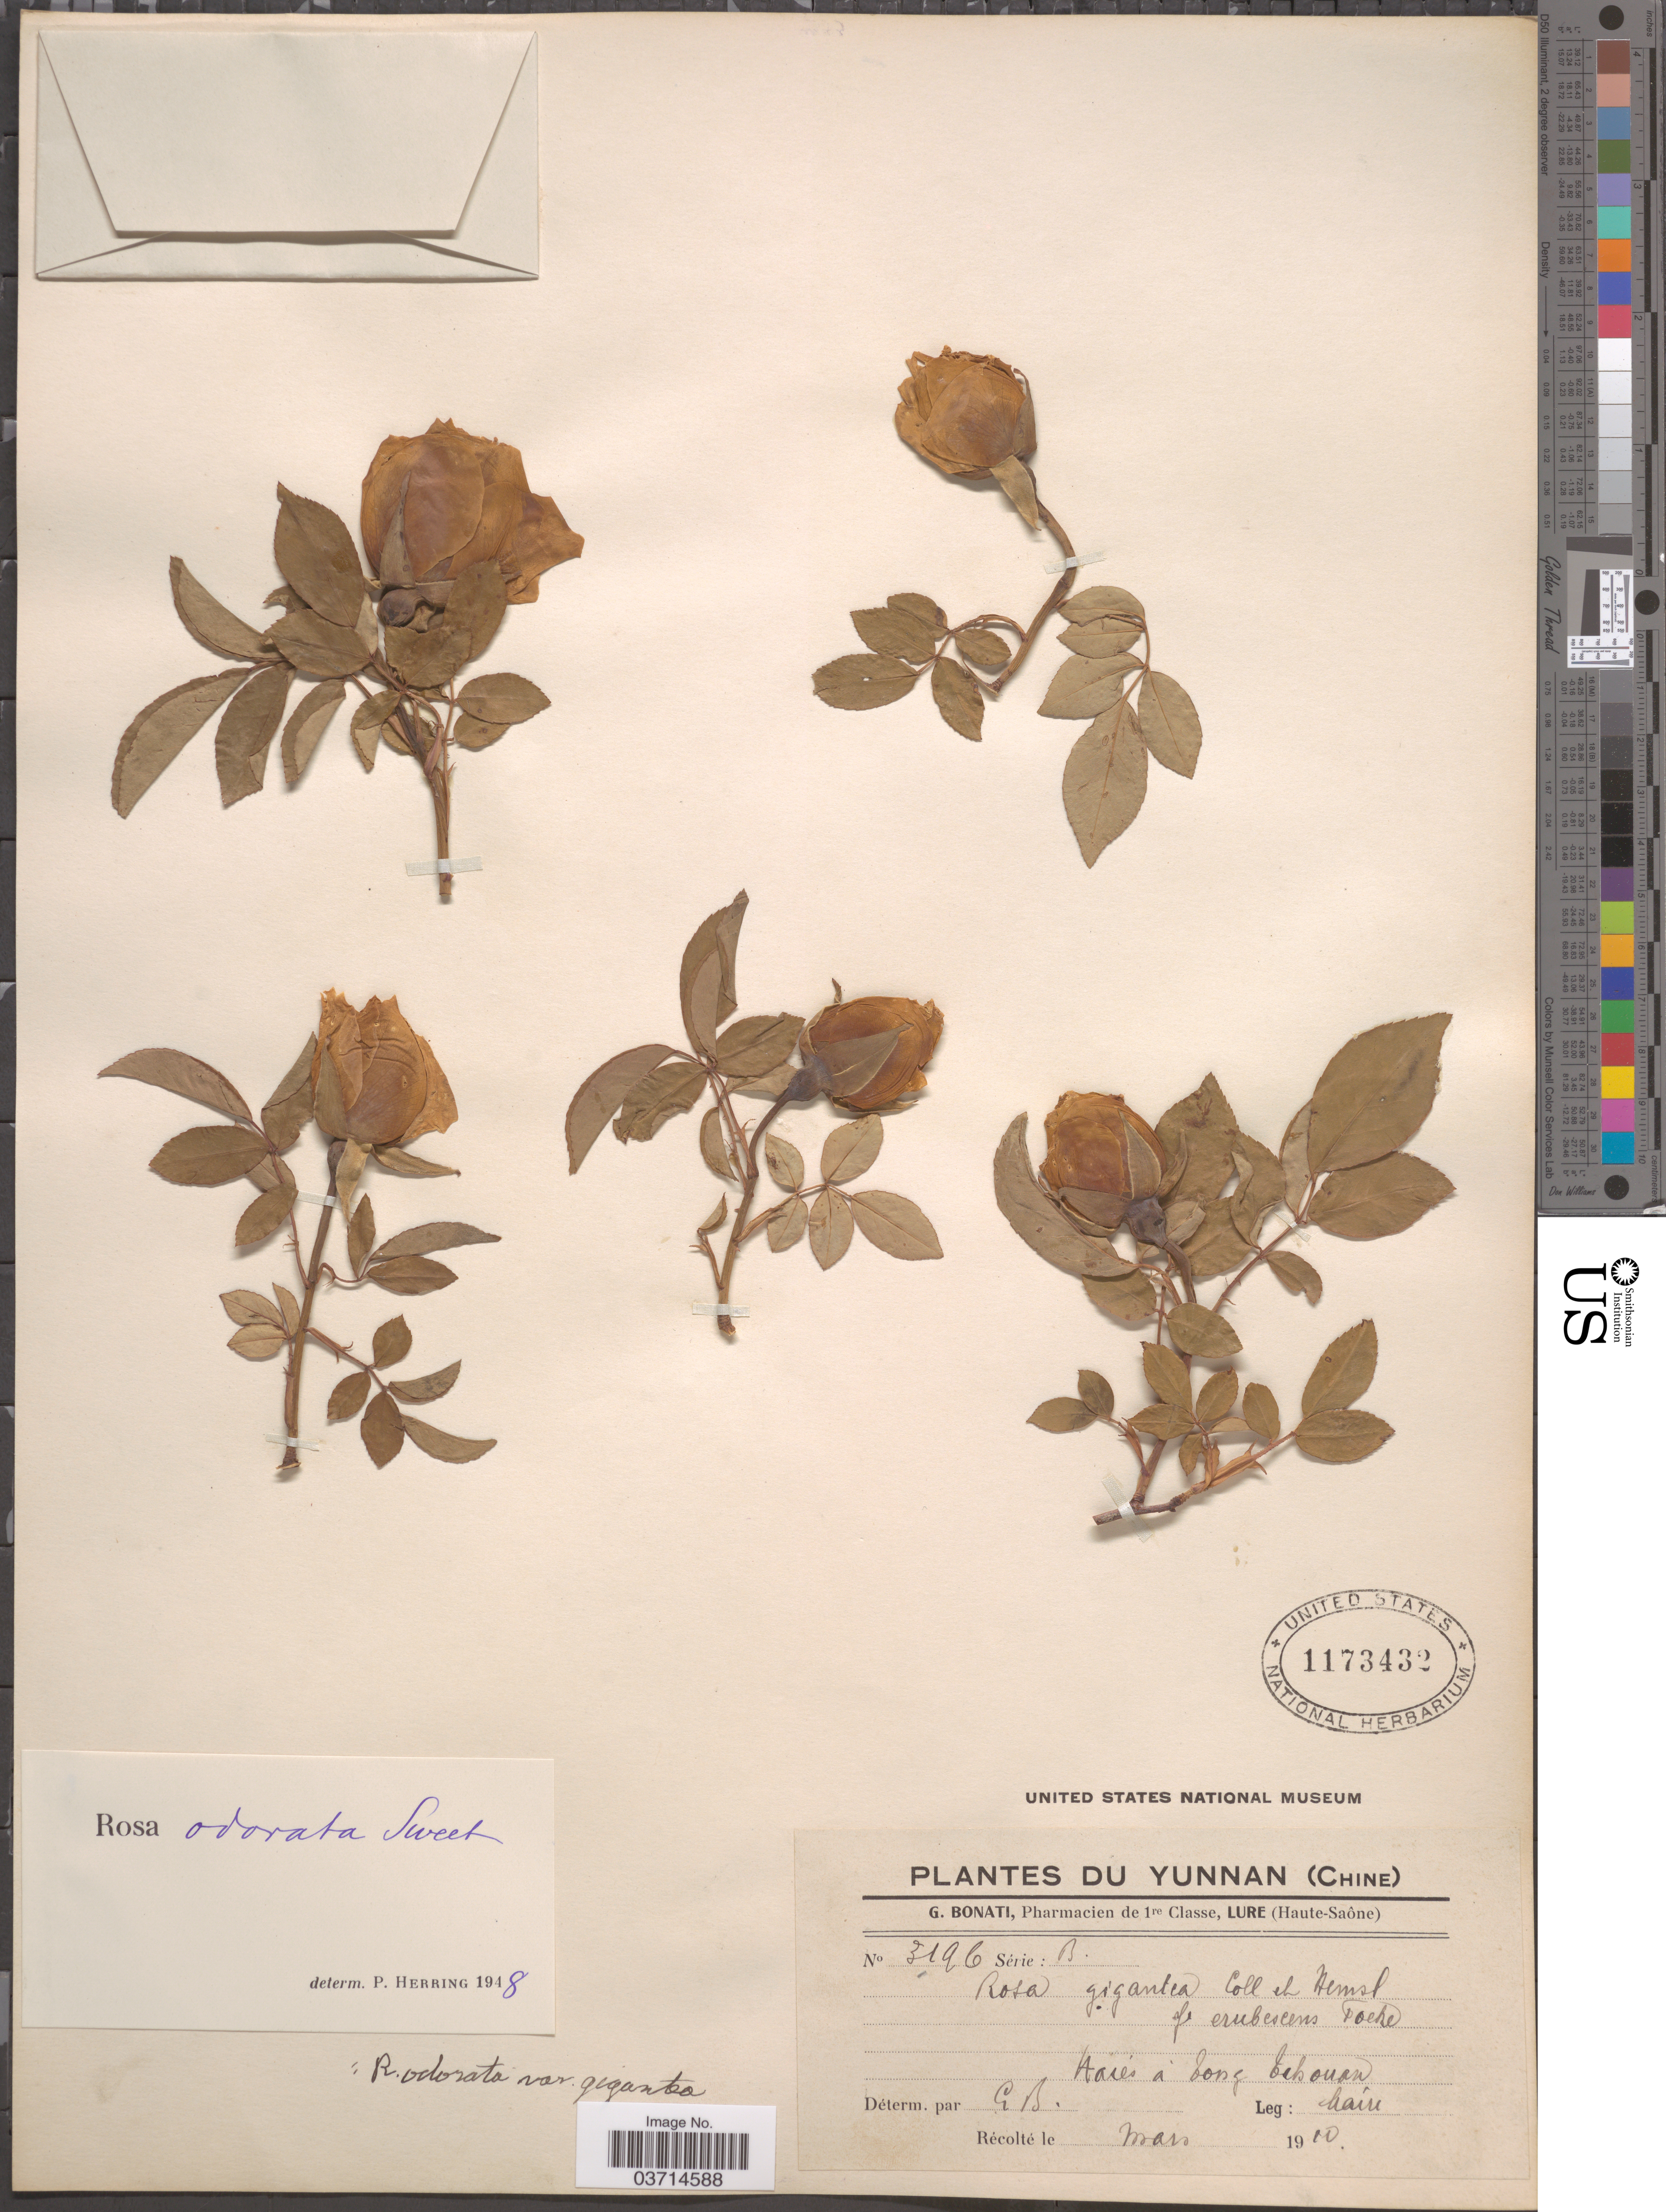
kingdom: Plantae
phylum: Tracheophyta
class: Magnoliopsida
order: Rosales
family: Rosaceae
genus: Rosa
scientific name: Rosa x odorata var. gigantea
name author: (Collett ex Crép.) Rehder & E.H. Wilson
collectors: Maire, --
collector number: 3196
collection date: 1910-03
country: China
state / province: Yunnan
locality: Haiés á Cong Tchouan. [interpreted]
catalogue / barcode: US 1173432